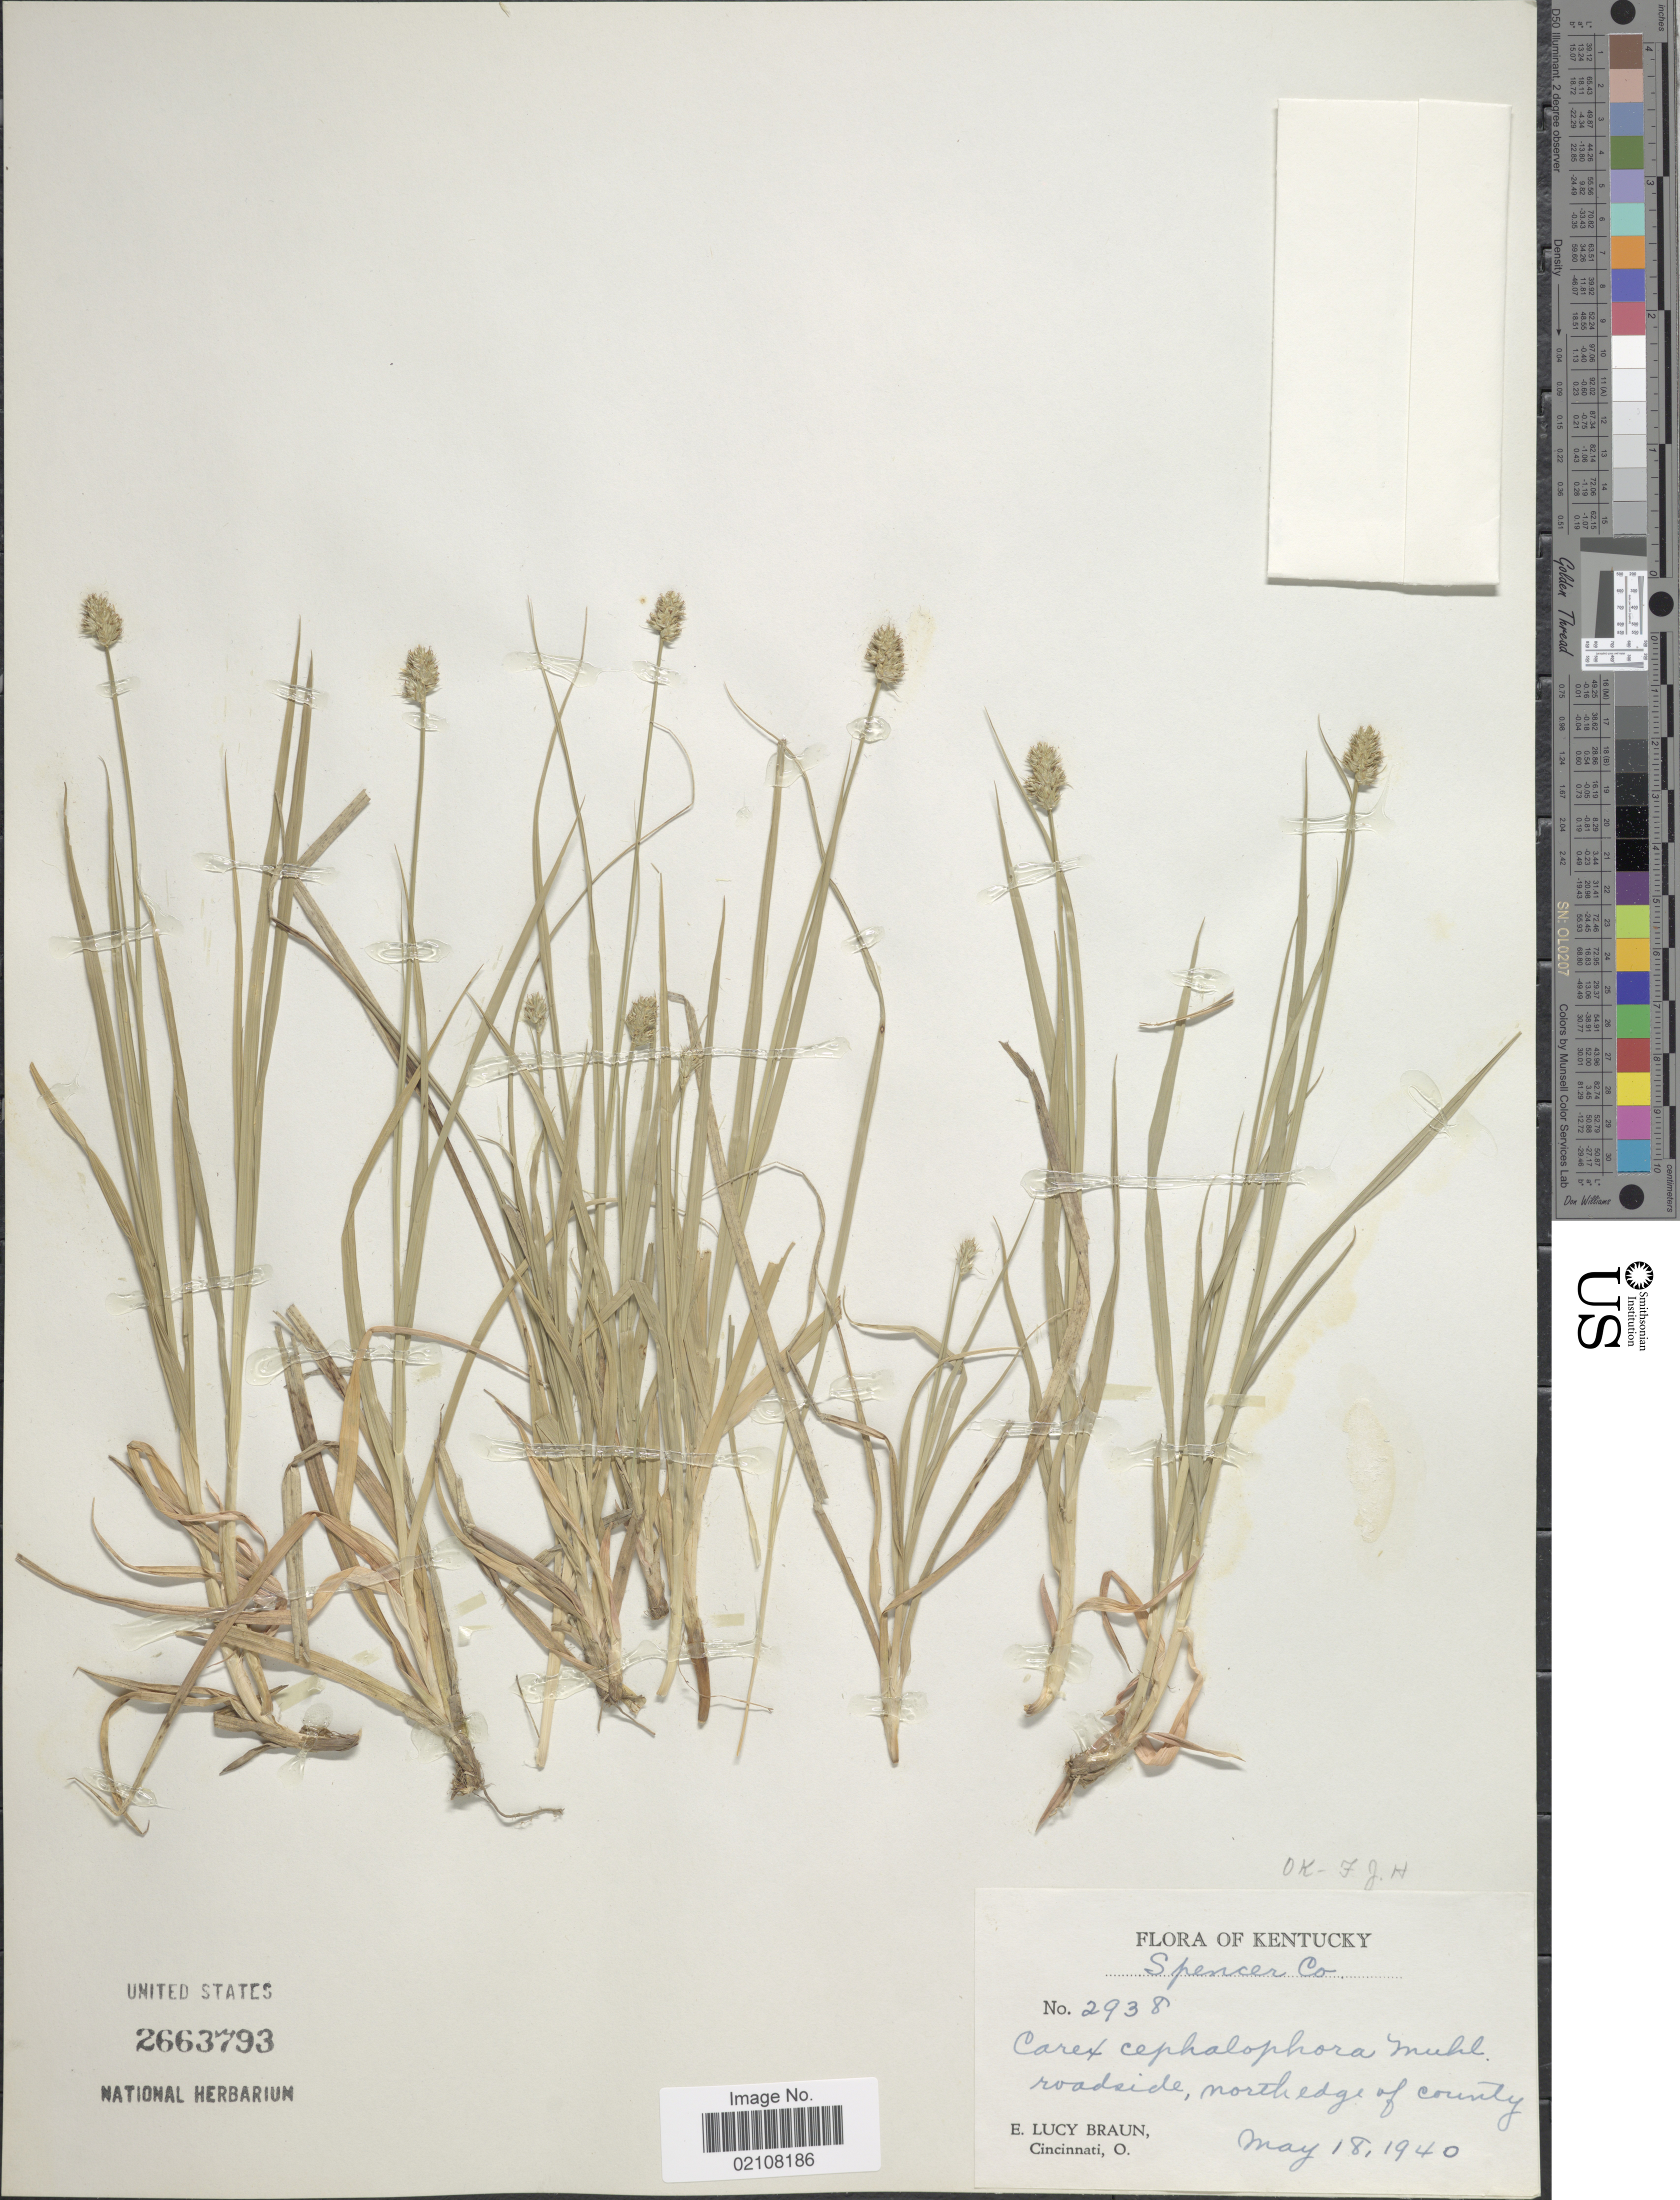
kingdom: Plantae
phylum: Tracheophyta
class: Liliopsida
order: Poales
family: Cyperaceae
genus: Carex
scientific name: Carex cephalophora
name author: Muhl. ex Willd.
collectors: E. L. Braun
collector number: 2938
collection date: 1940-05-18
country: United States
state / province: Kentucky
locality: Spencer Co., Roadside, north edge of County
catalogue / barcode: US 2663793